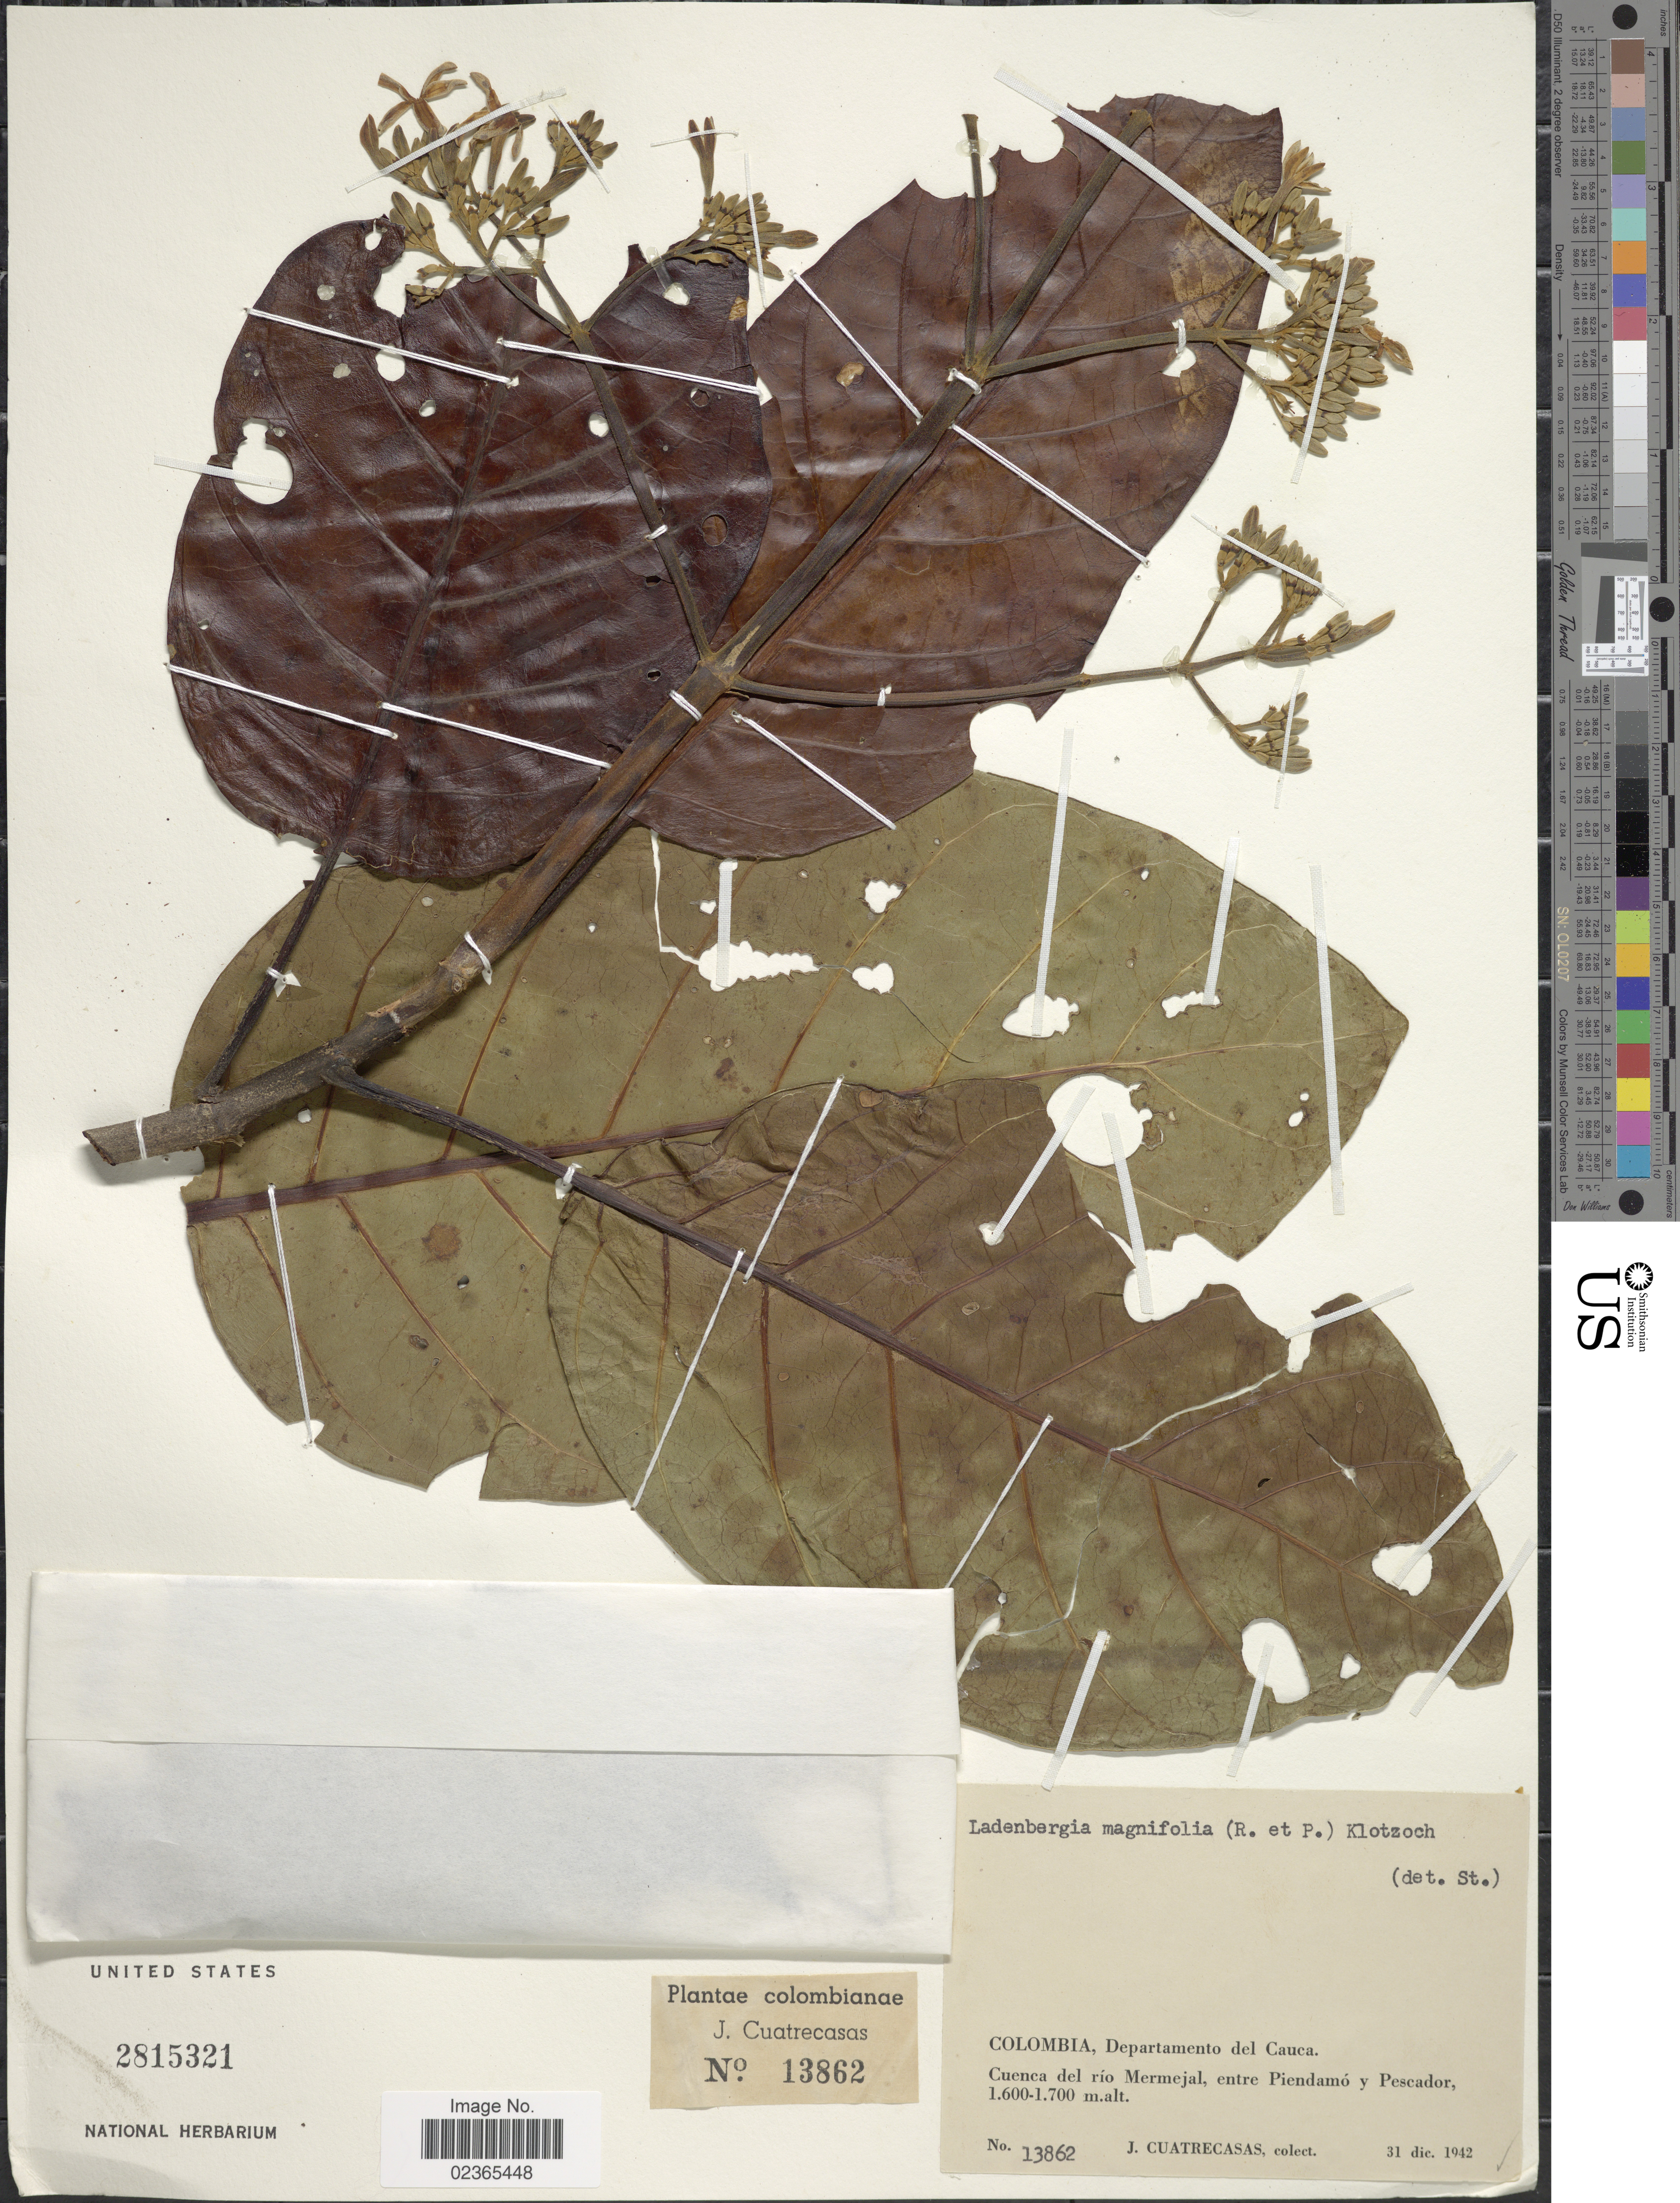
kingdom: Plantae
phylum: Tracheophyta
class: Magnoliopsida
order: Gentianales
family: Rubiaceae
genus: Ladenbergia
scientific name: Ladenbergia oblongifolia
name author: (Mutis) L. Andersson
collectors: J. Cuatrecasas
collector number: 13862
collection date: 1942-12-31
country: Colombia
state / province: Cauca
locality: Cuenca del rio Mermejal, entre Piendamo y Pescador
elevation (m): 1600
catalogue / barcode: US 2815321